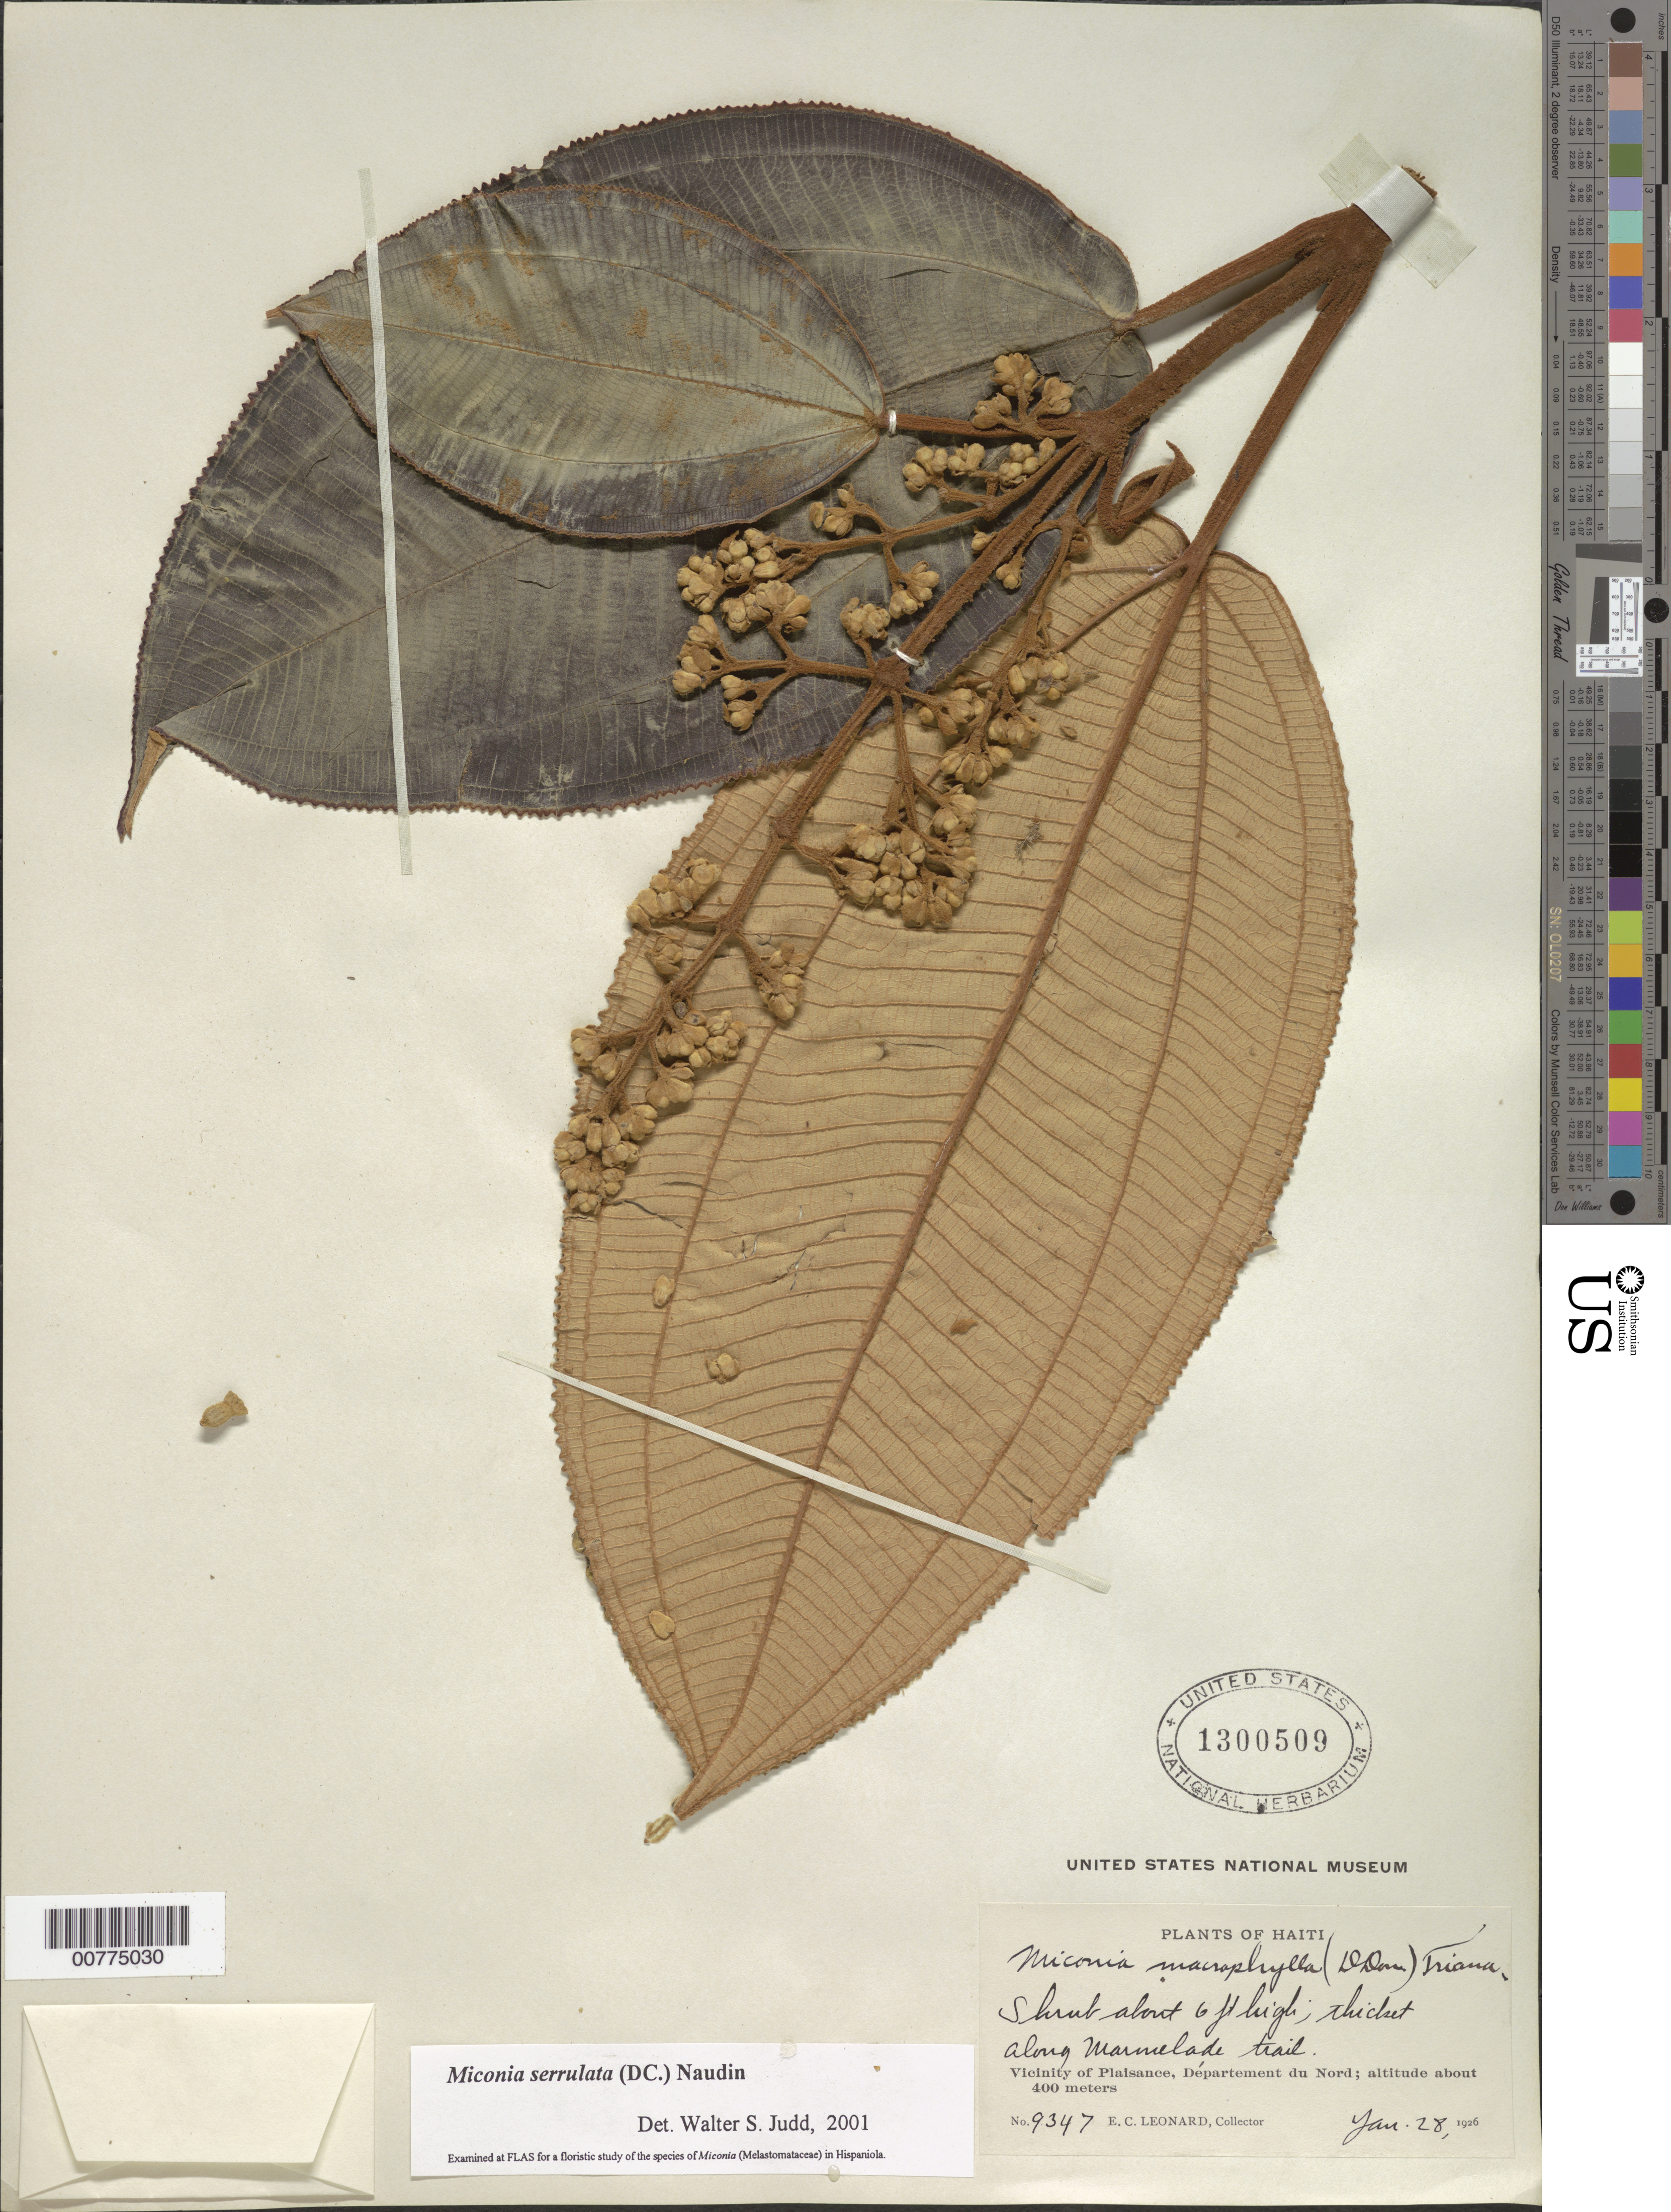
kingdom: Plantae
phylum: Tracheophyta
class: Magnoliopsida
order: Myrtales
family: Melastomataceae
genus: Miconia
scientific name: Miconia serrulata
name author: (DC.) Naudin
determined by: Judd, Walter S.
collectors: E. C. Leonard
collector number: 9347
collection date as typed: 28 Jan 1926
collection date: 1926-01-28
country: Haiti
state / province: Nord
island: Hispaniola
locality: Vicinity of Plaisance, along Marmelade trail.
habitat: Thicket along trail.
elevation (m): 400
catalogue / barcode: US 1300509